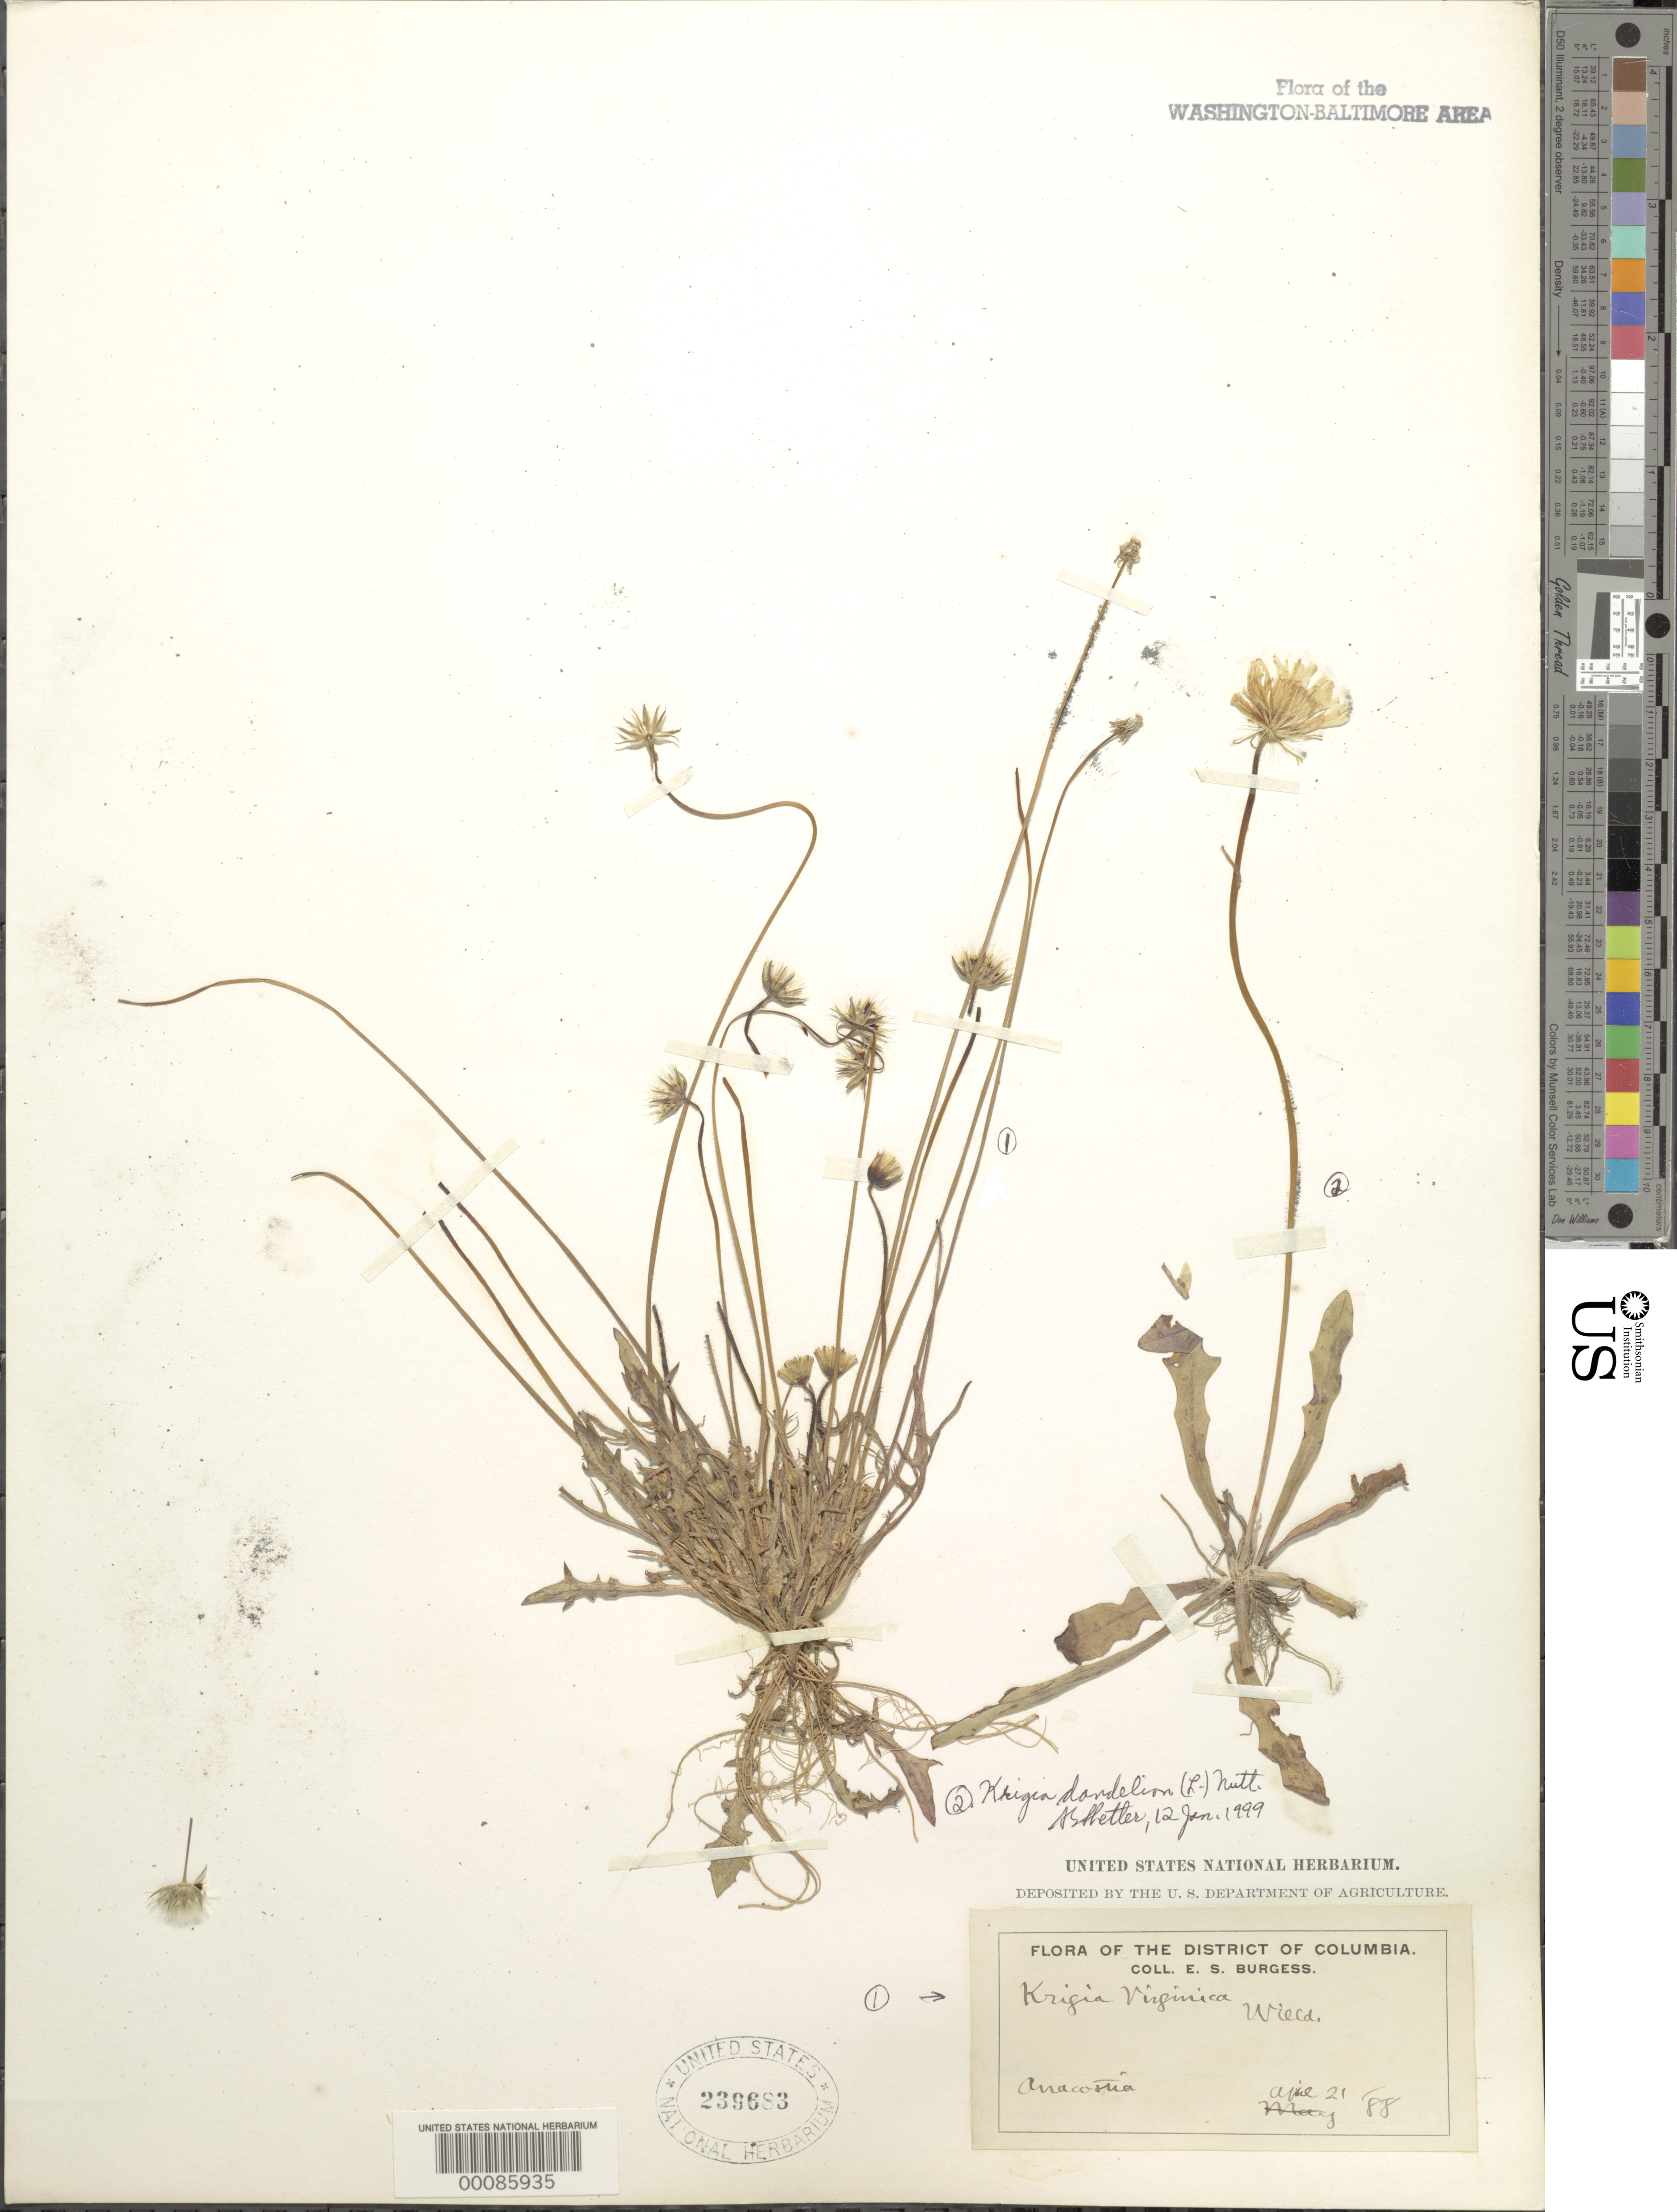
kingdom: Plantae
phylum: Tracheophyta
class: Magnoliopsida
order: Asterales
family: Asteraceae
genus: Krigia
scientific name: Krigia virginica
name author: (L.) Willd.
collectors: E. Burgess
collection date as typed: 21 Apr 1888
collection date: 1888-04-21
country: United States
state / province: District of Columbia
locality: Anacostia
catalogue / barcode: US 239683